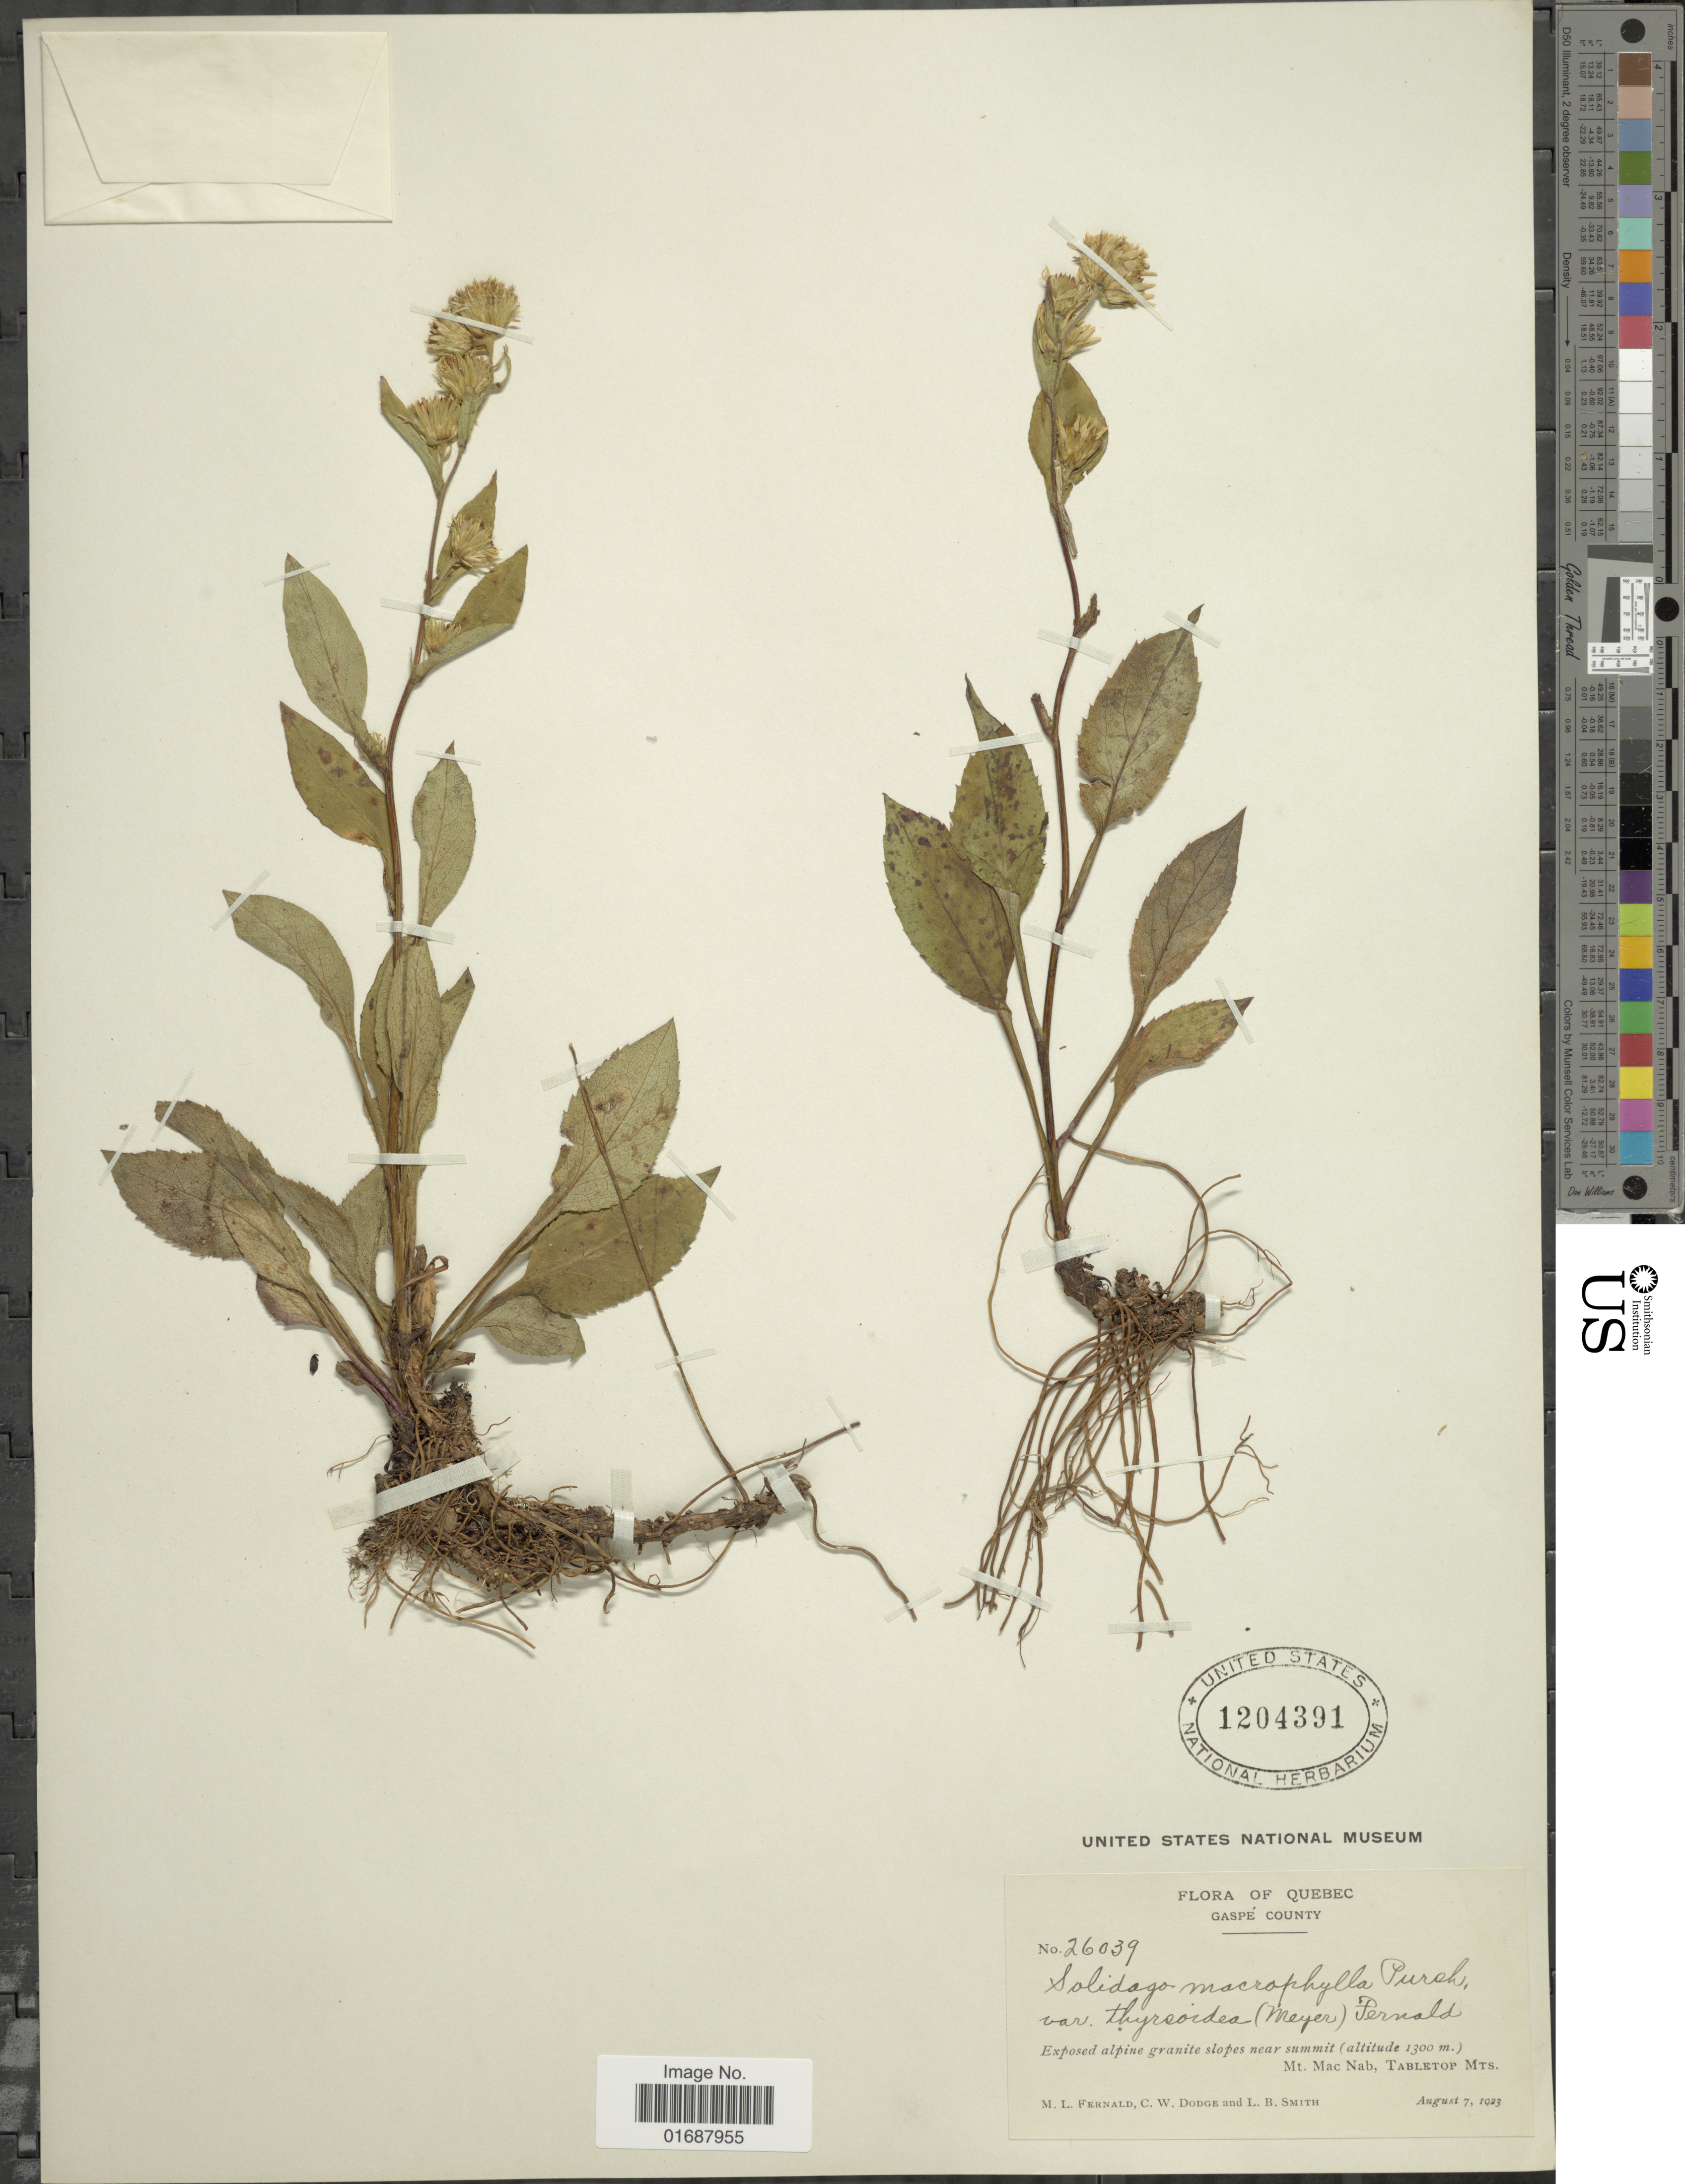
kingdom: Plantae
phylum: Tracheophyta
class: Magnoliopsida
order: Asterales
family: Asteraceae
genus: Solidago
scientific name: Solidago macrophylla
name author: Banks ex Pursh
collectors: M. L. Fernald, C. Dodge & L. Smith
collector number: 26039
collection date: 1923-08-07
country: Canada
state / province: Quebec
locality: Quebec, Gaspe County, Mt. Mac Nav, Tabletop Mts.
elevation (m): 1300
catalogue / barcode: US 1204391